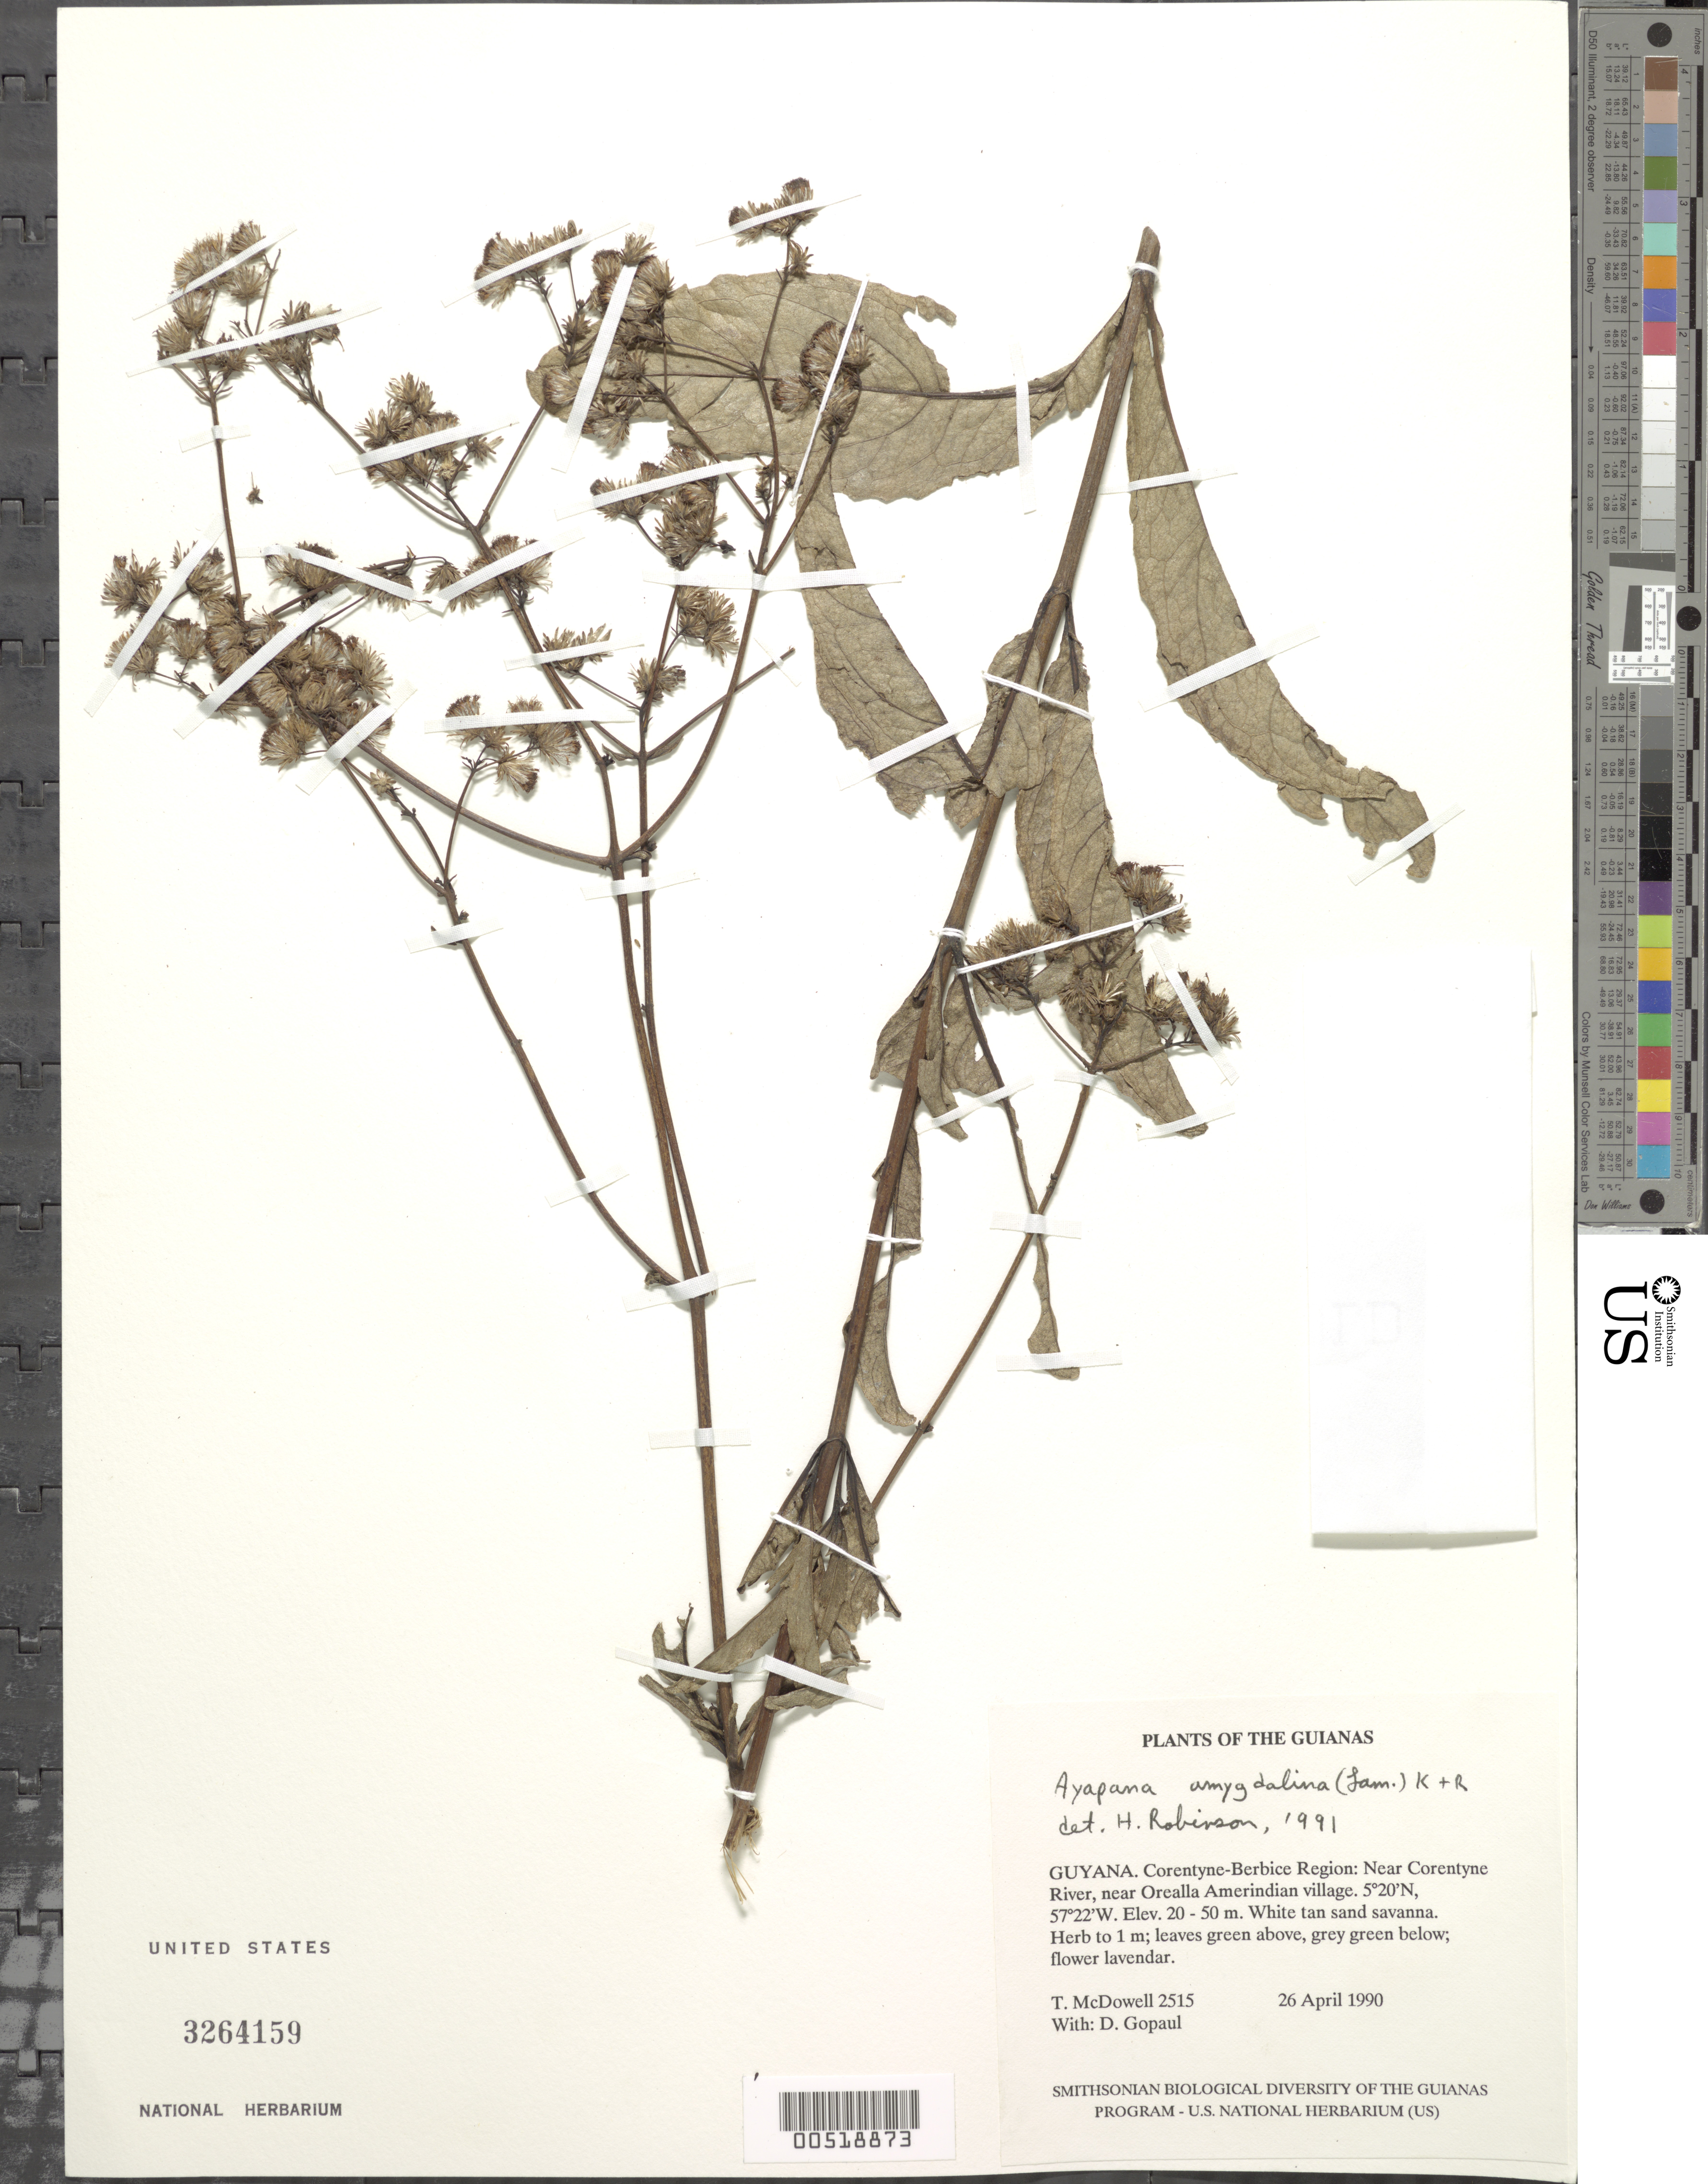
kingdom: Plantae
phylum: Tracheophyta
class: Magnoliopsida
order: Asterales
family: Asteraceae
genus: Ayapana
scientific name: Ayapana amygdalina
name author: (Lam.) R.M. King & H. Rob.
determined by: Robinson, Harold E., (US)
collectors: T. McDowell & D. Gopaul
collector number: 2515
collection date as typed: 26 April 1990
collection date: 1990-04-26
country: Guyana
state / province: E. Berbice-Corentyne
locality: Near Corentyne River and Orealla Amerindian village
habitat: White and tan sand savanna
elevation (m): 20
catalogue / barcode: US 3264159